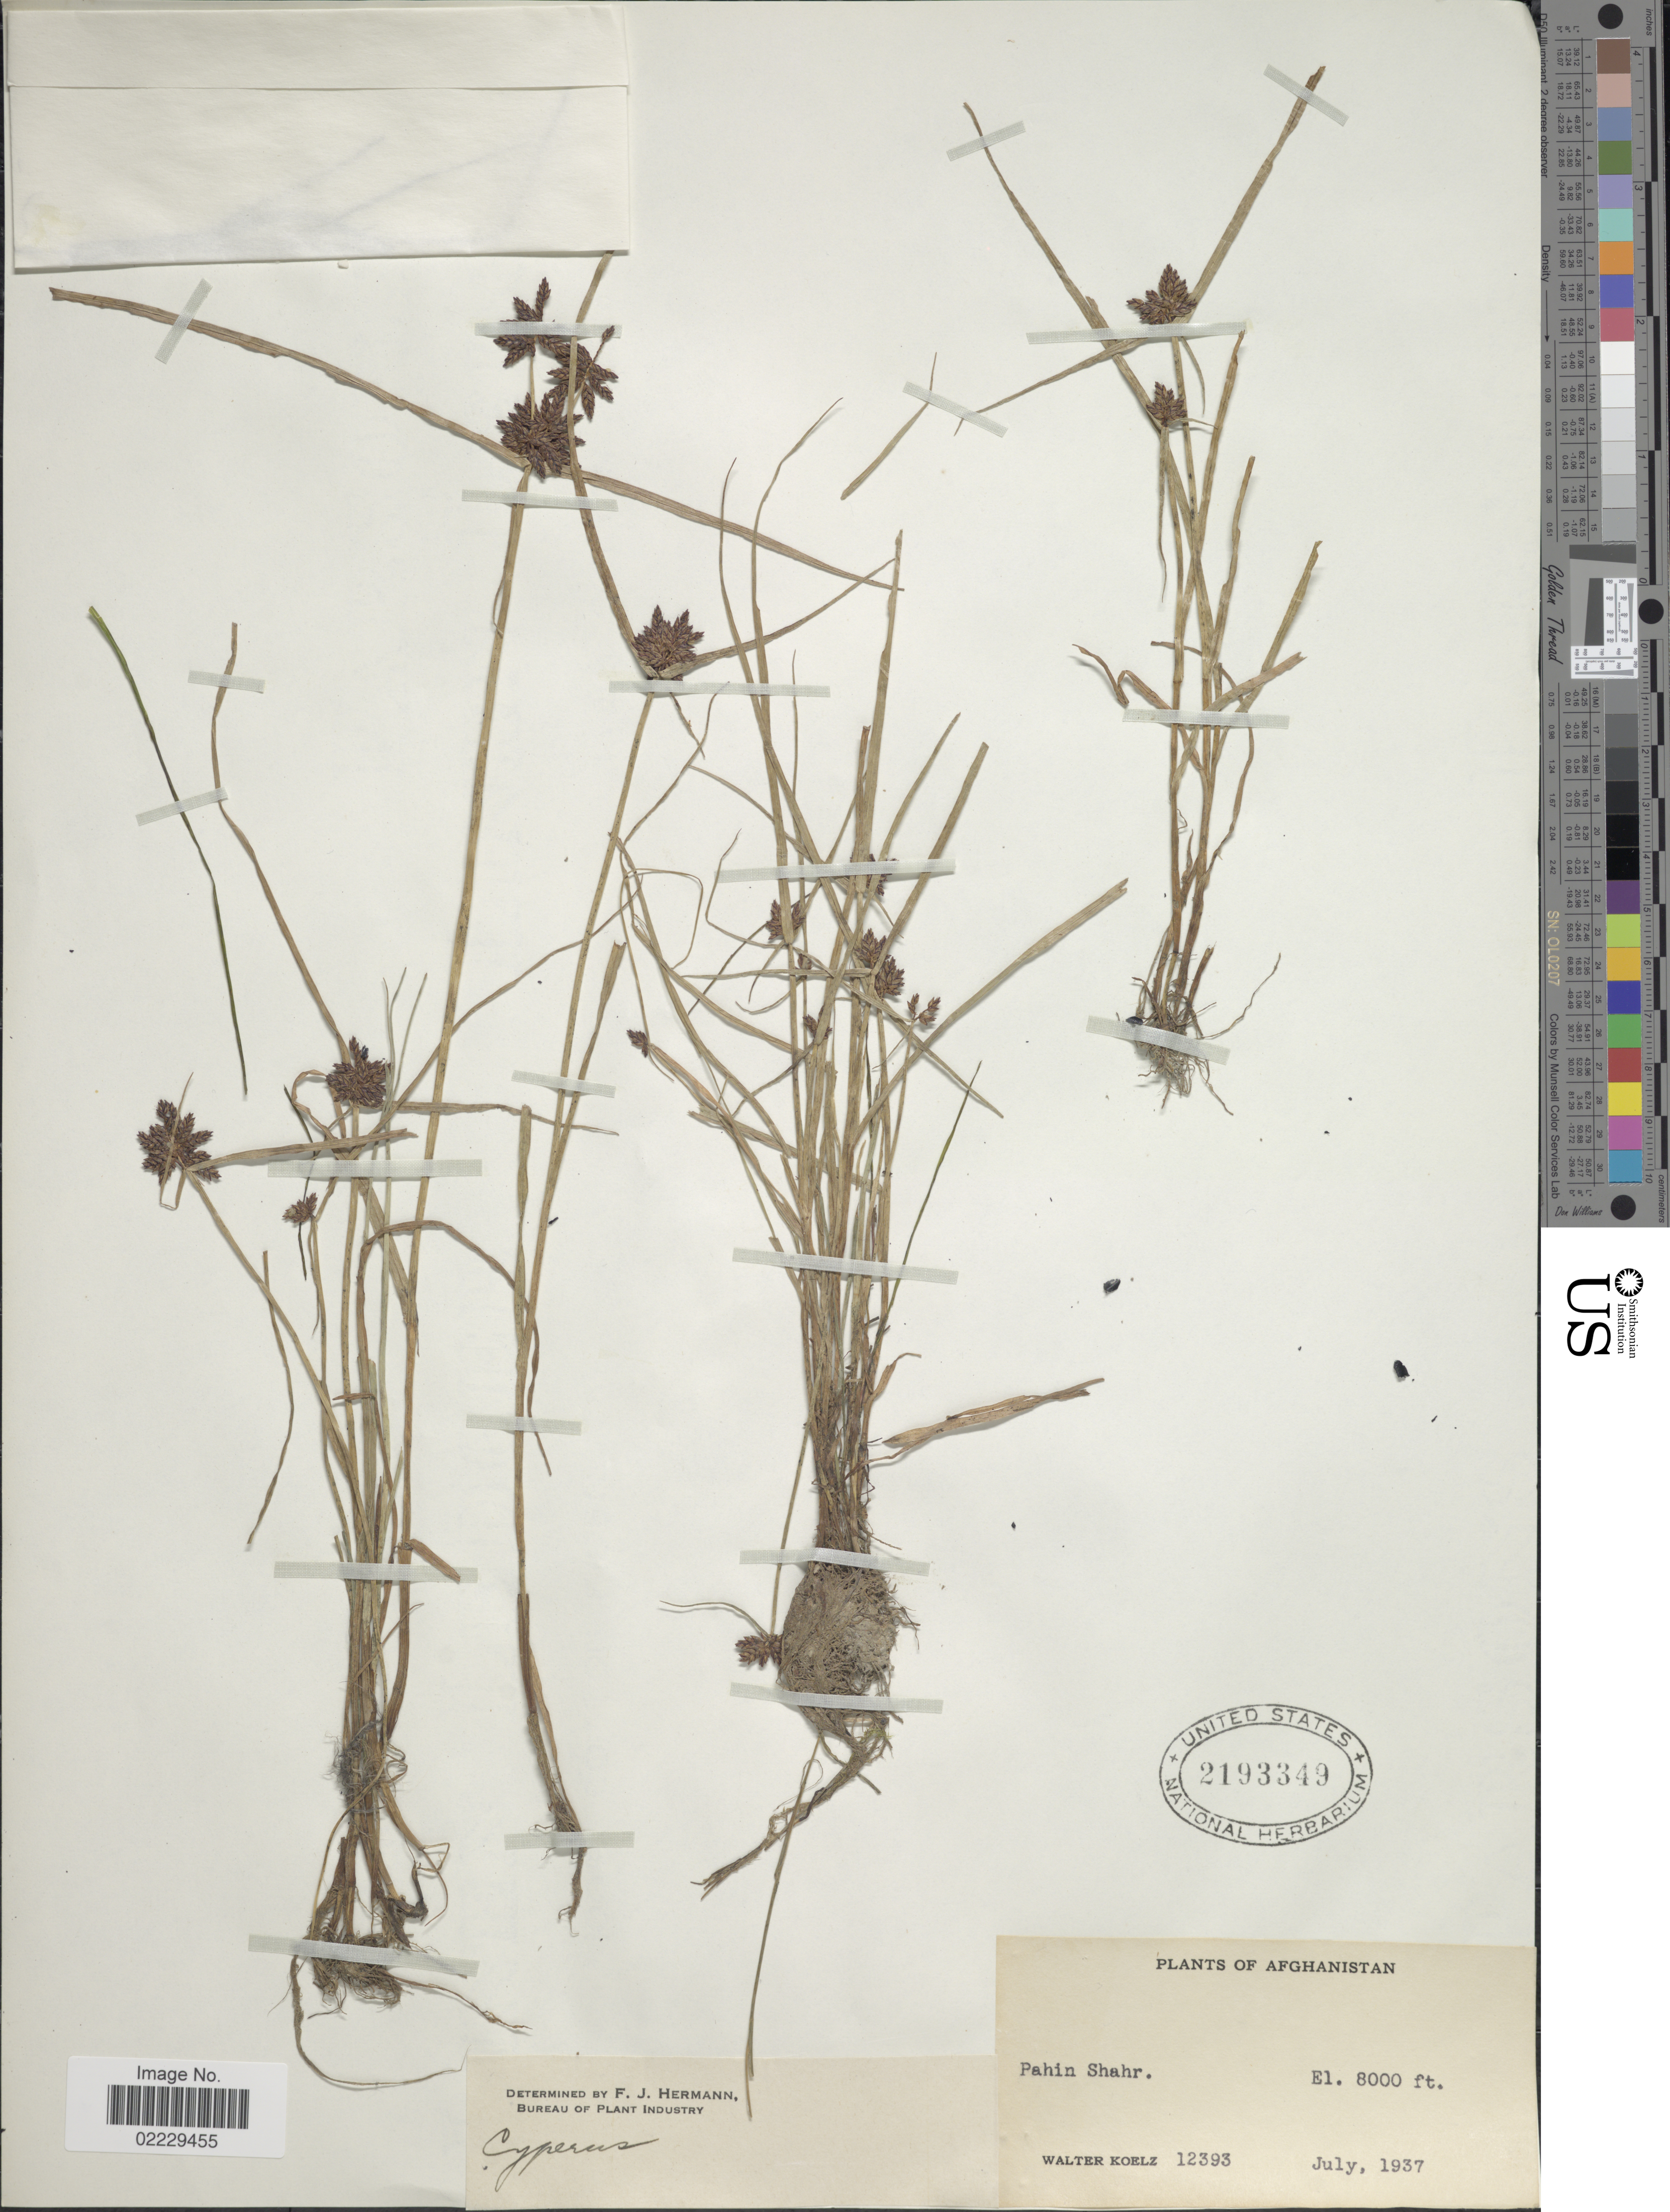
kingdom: Plantae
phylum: Tracheophyta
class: Liliopsida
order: Poales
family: Cyperaceae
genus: Cyperus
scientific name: Cyperus sanguinolentus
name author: Vahl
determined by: Strong, Mark T., (BOT), Smithsonian Institution - National Museum of Natural History (UNITED STATES)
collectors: W. N. Koelz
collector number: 12393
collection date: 1937-07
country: Afghanistan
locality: Pahin Shahr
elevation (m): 2438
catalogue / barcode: US 2193349